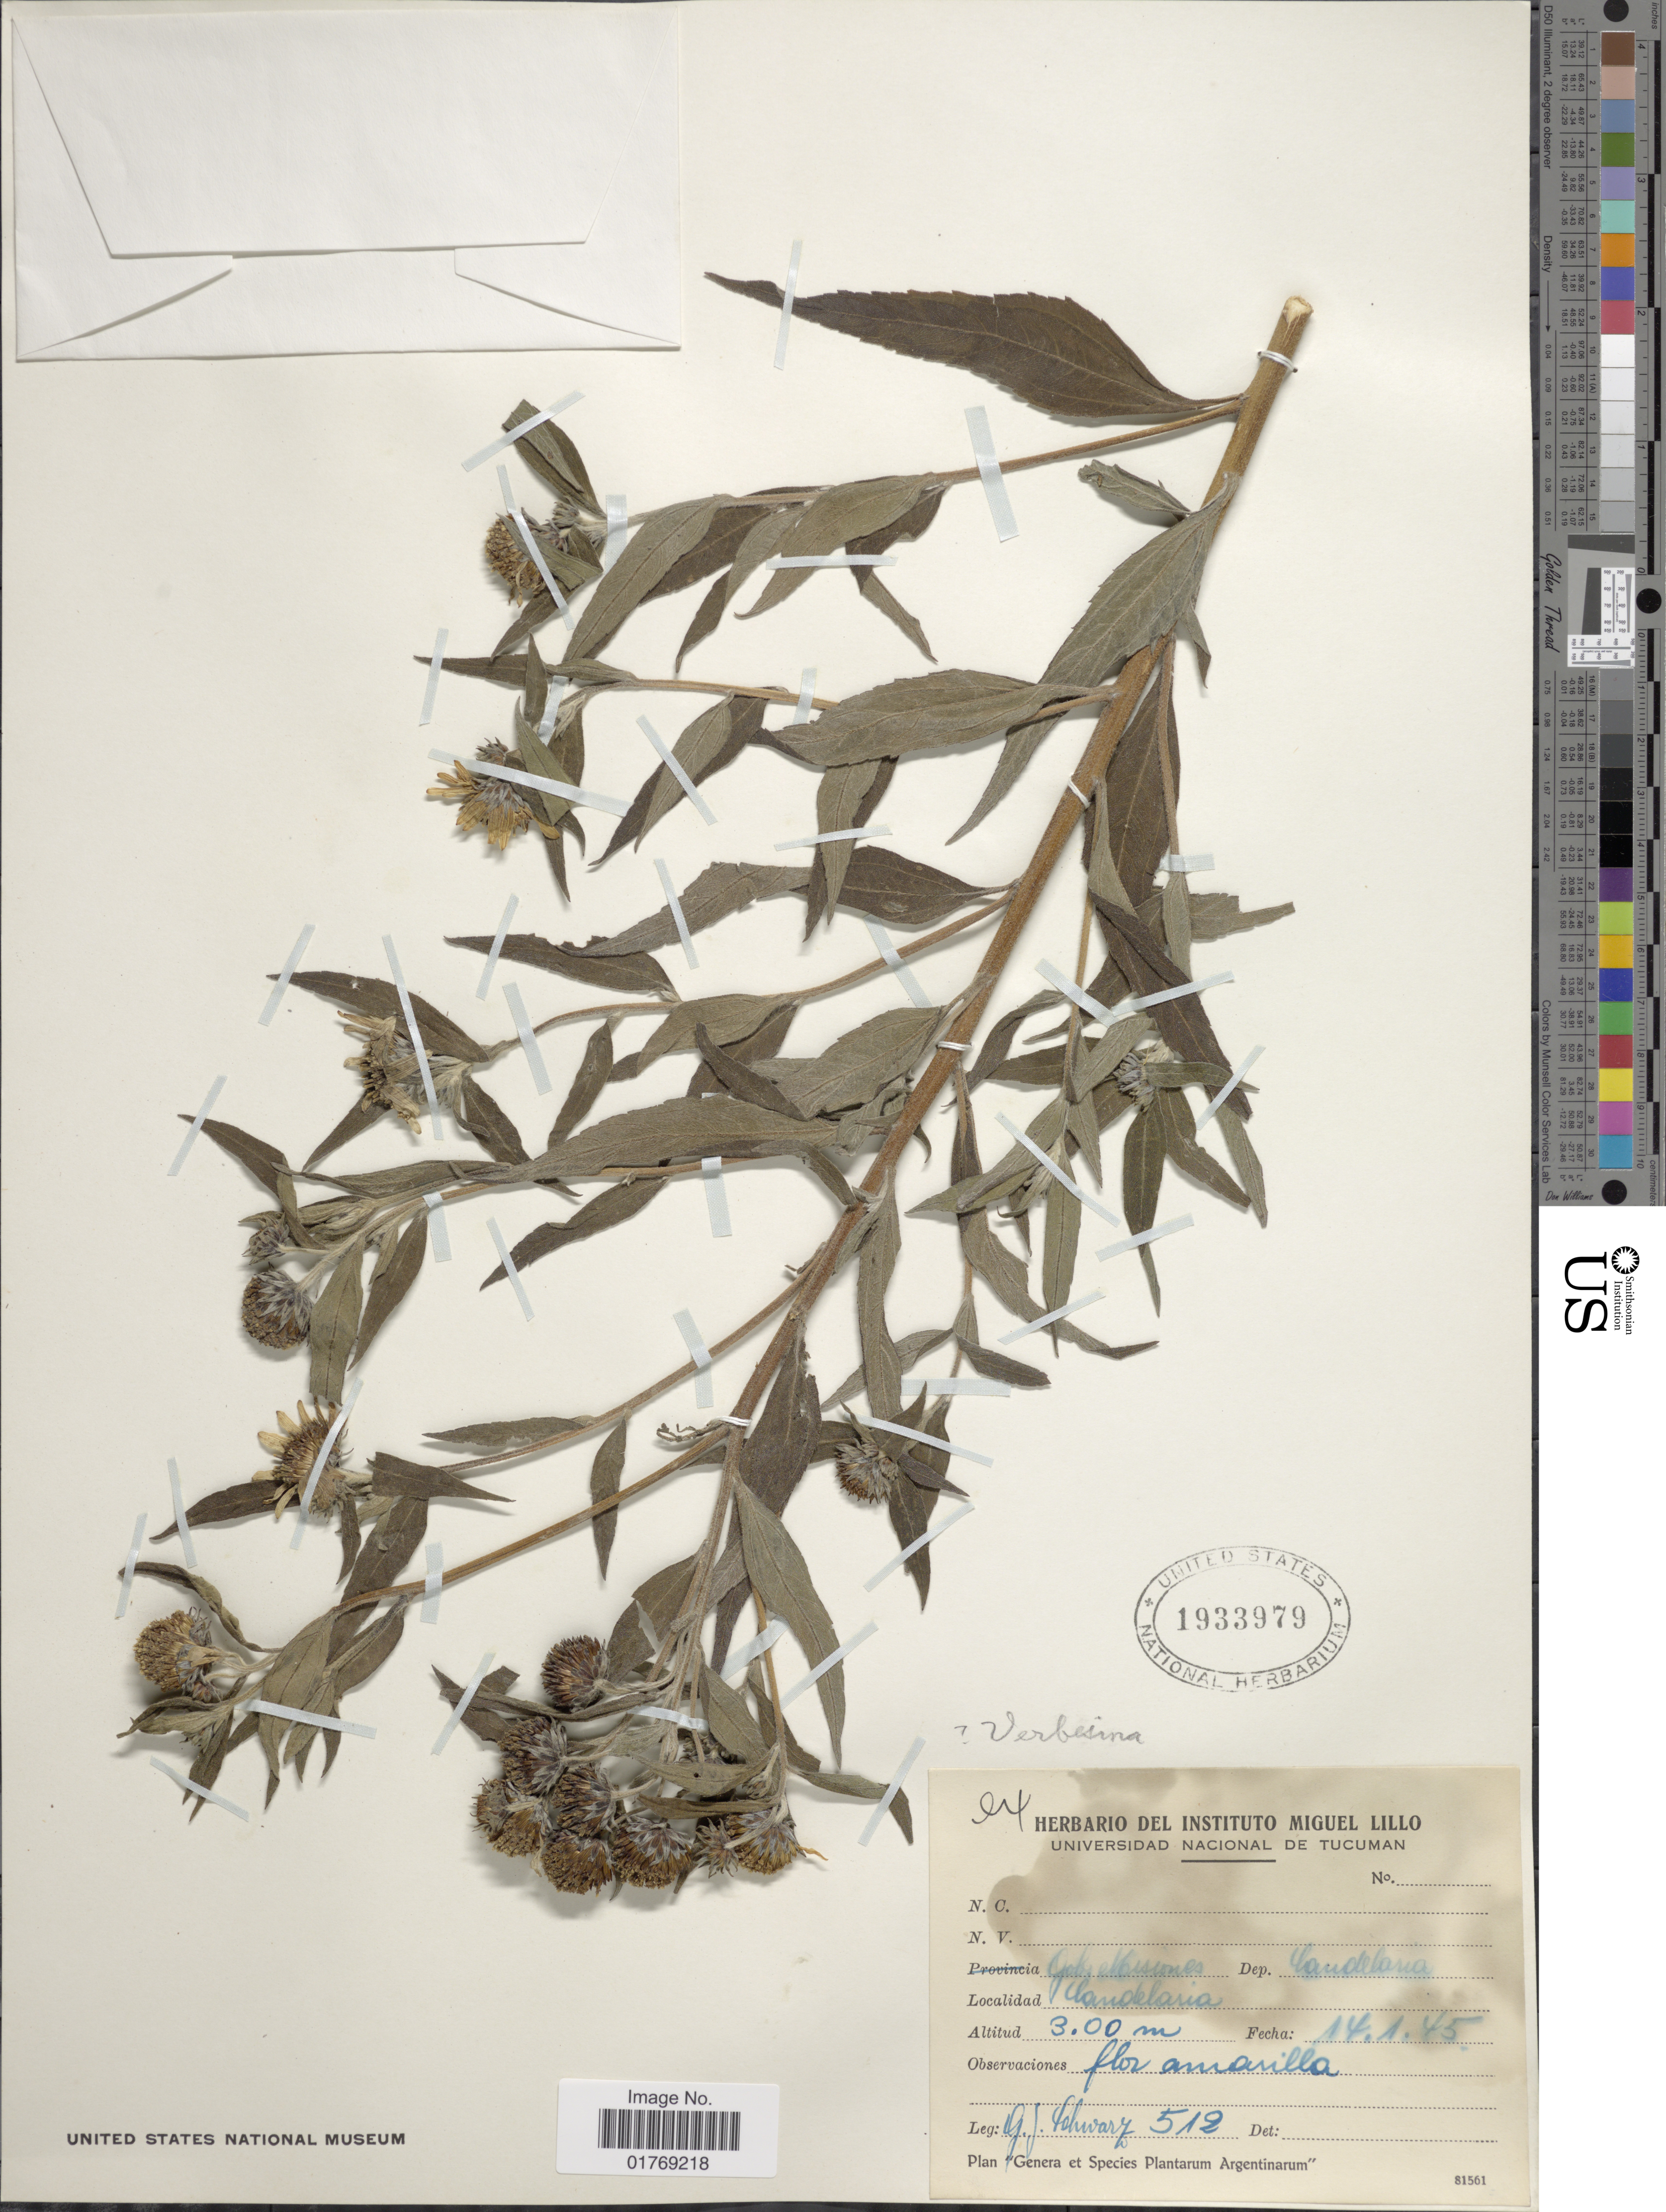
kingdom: Plantae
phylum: Tracheophyta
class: Magnoliopsida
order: Asterales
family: Asteraceae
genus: Viguiera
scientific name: Viguiera tucumanensis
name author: (Hook. & Arn.) Griseb.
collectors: G. J. Schwarz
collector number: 512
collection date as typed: Transcribed d/m/y: 14/1/45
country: Argentina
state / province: Misiones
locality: Dep. Candelaria. Candelaria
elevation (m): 300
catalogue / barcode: US 1933979